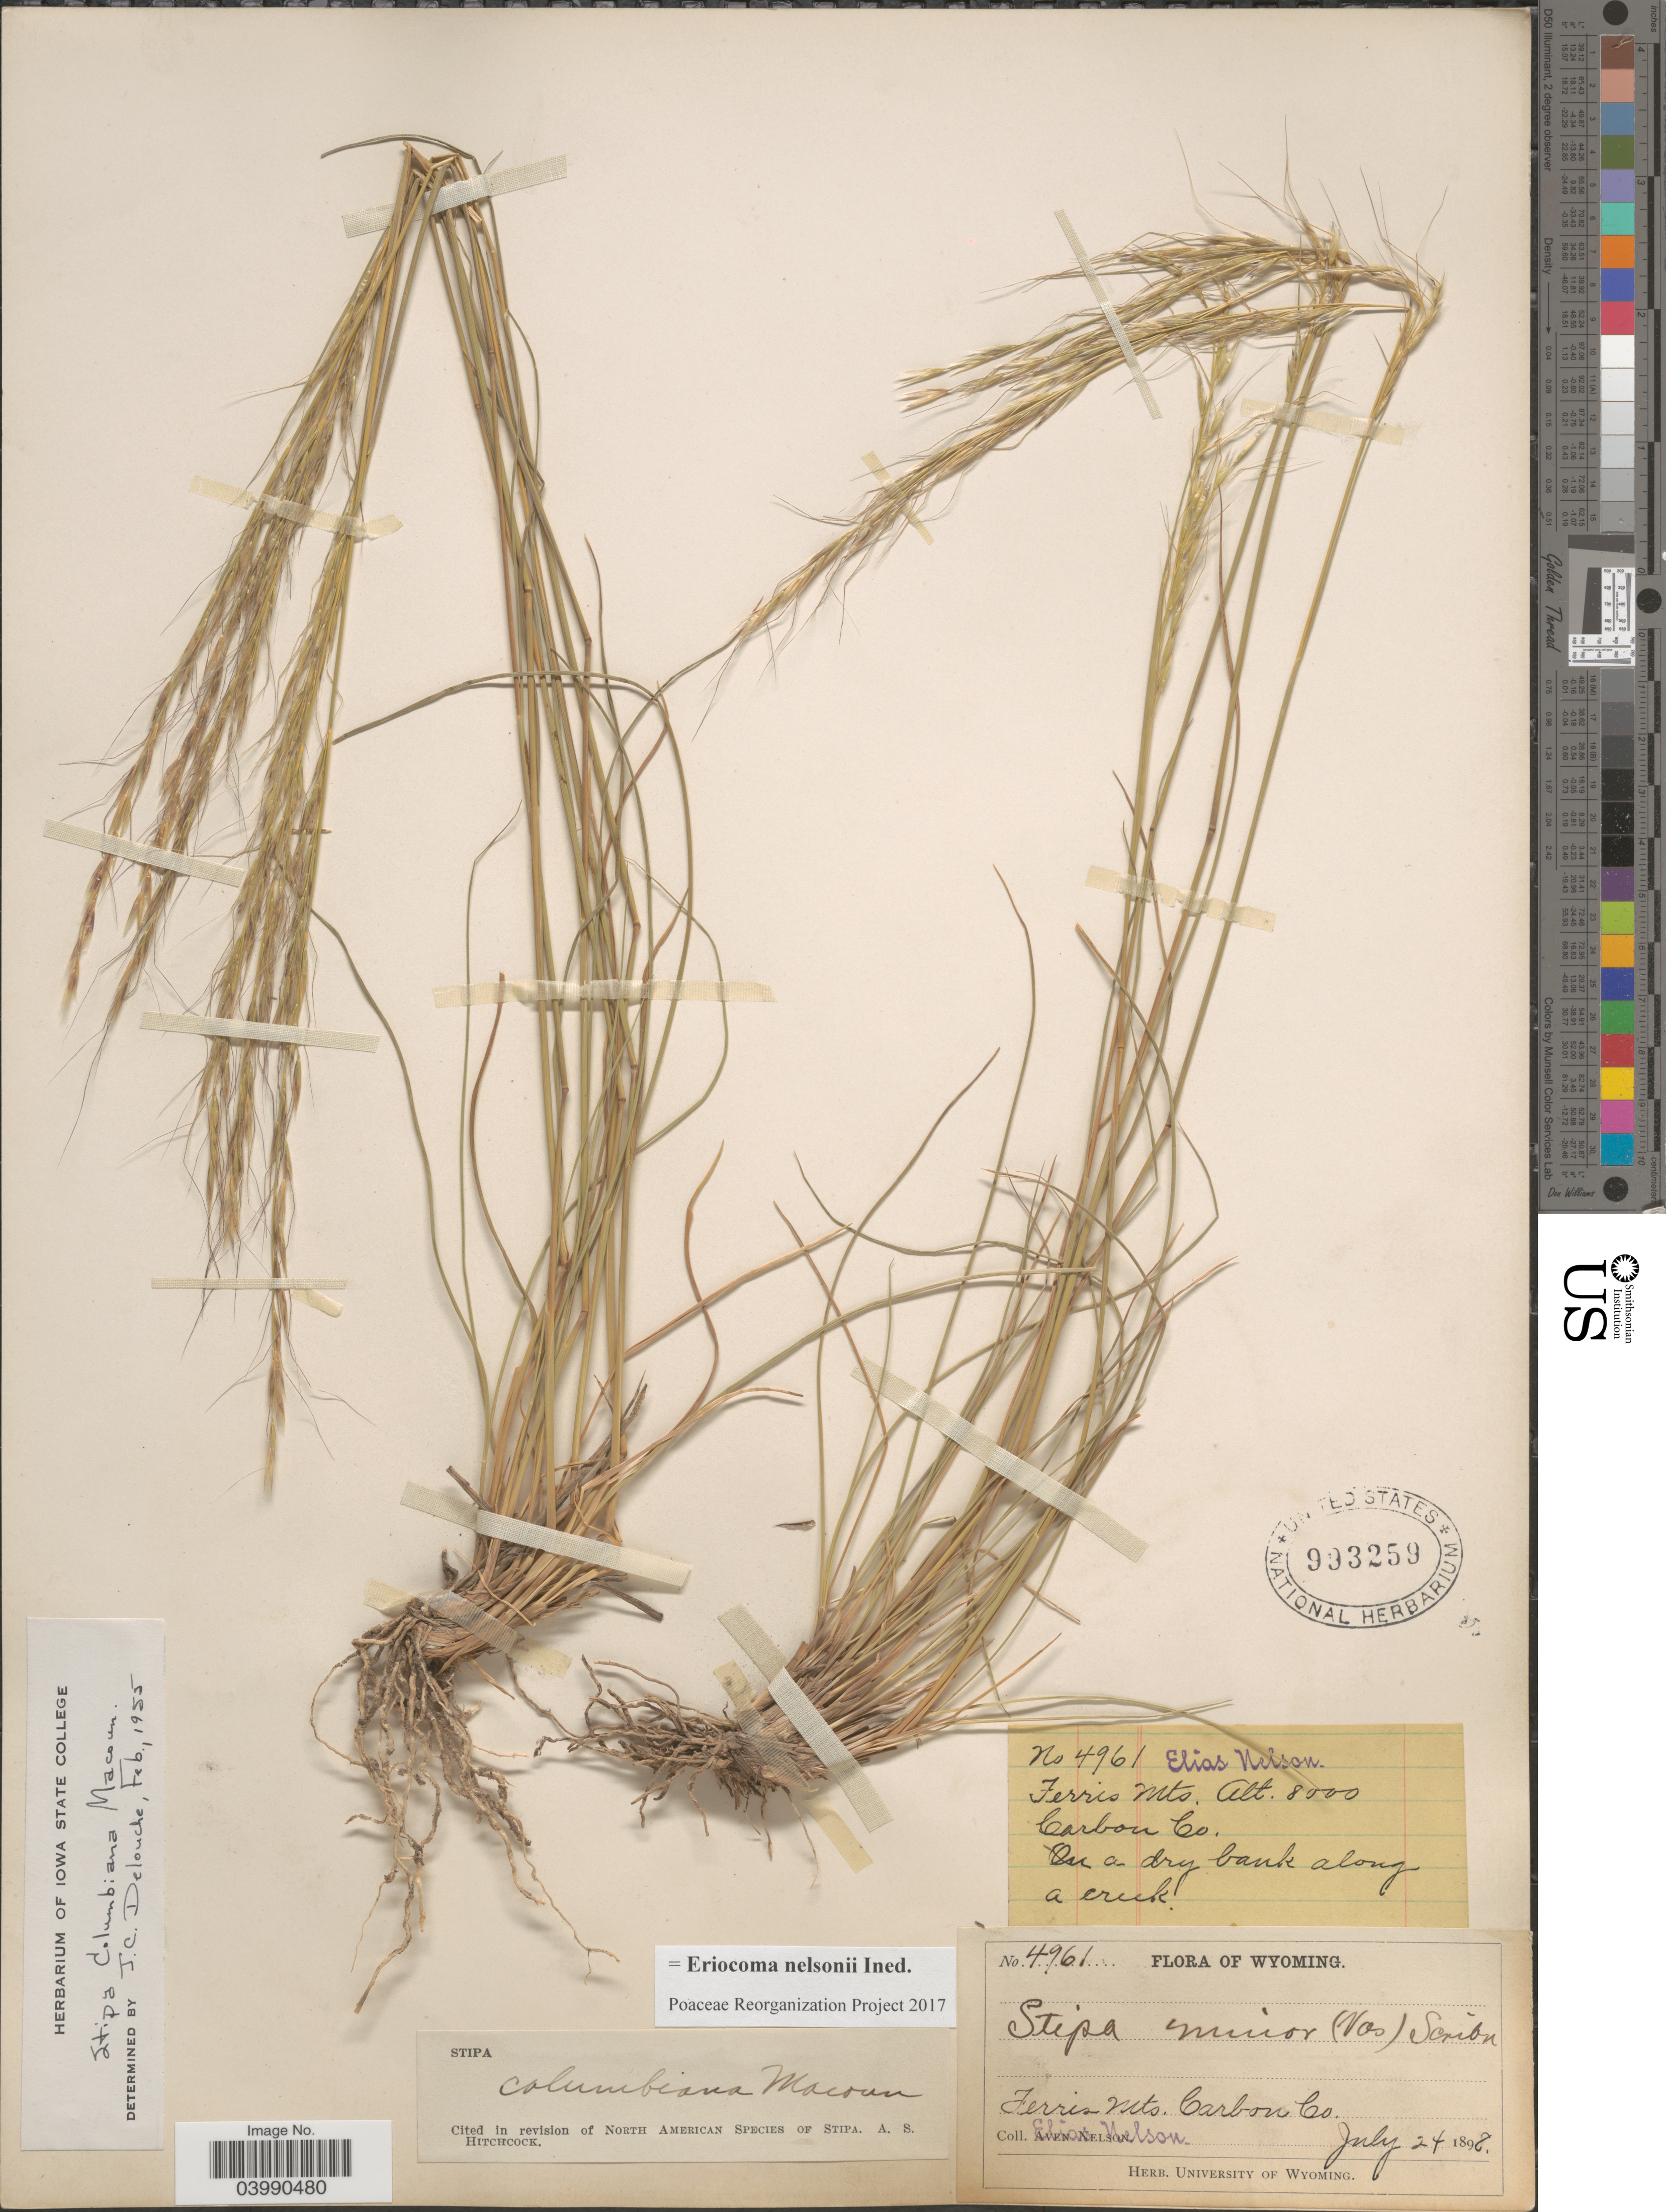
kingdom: Plantae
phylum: Tracheophyta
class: Liliopsida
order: Poales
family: Poaceae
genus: Eriocoma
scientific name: Eriocoma nelsonii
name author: (Scribn.) Romasch.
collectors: E. Nelson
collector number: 4961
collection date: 1898-07-24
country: United States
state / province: Wyoming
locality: Ferris Mts. Carbon Co. On a dry bank along a creek.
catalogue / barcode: US 993259